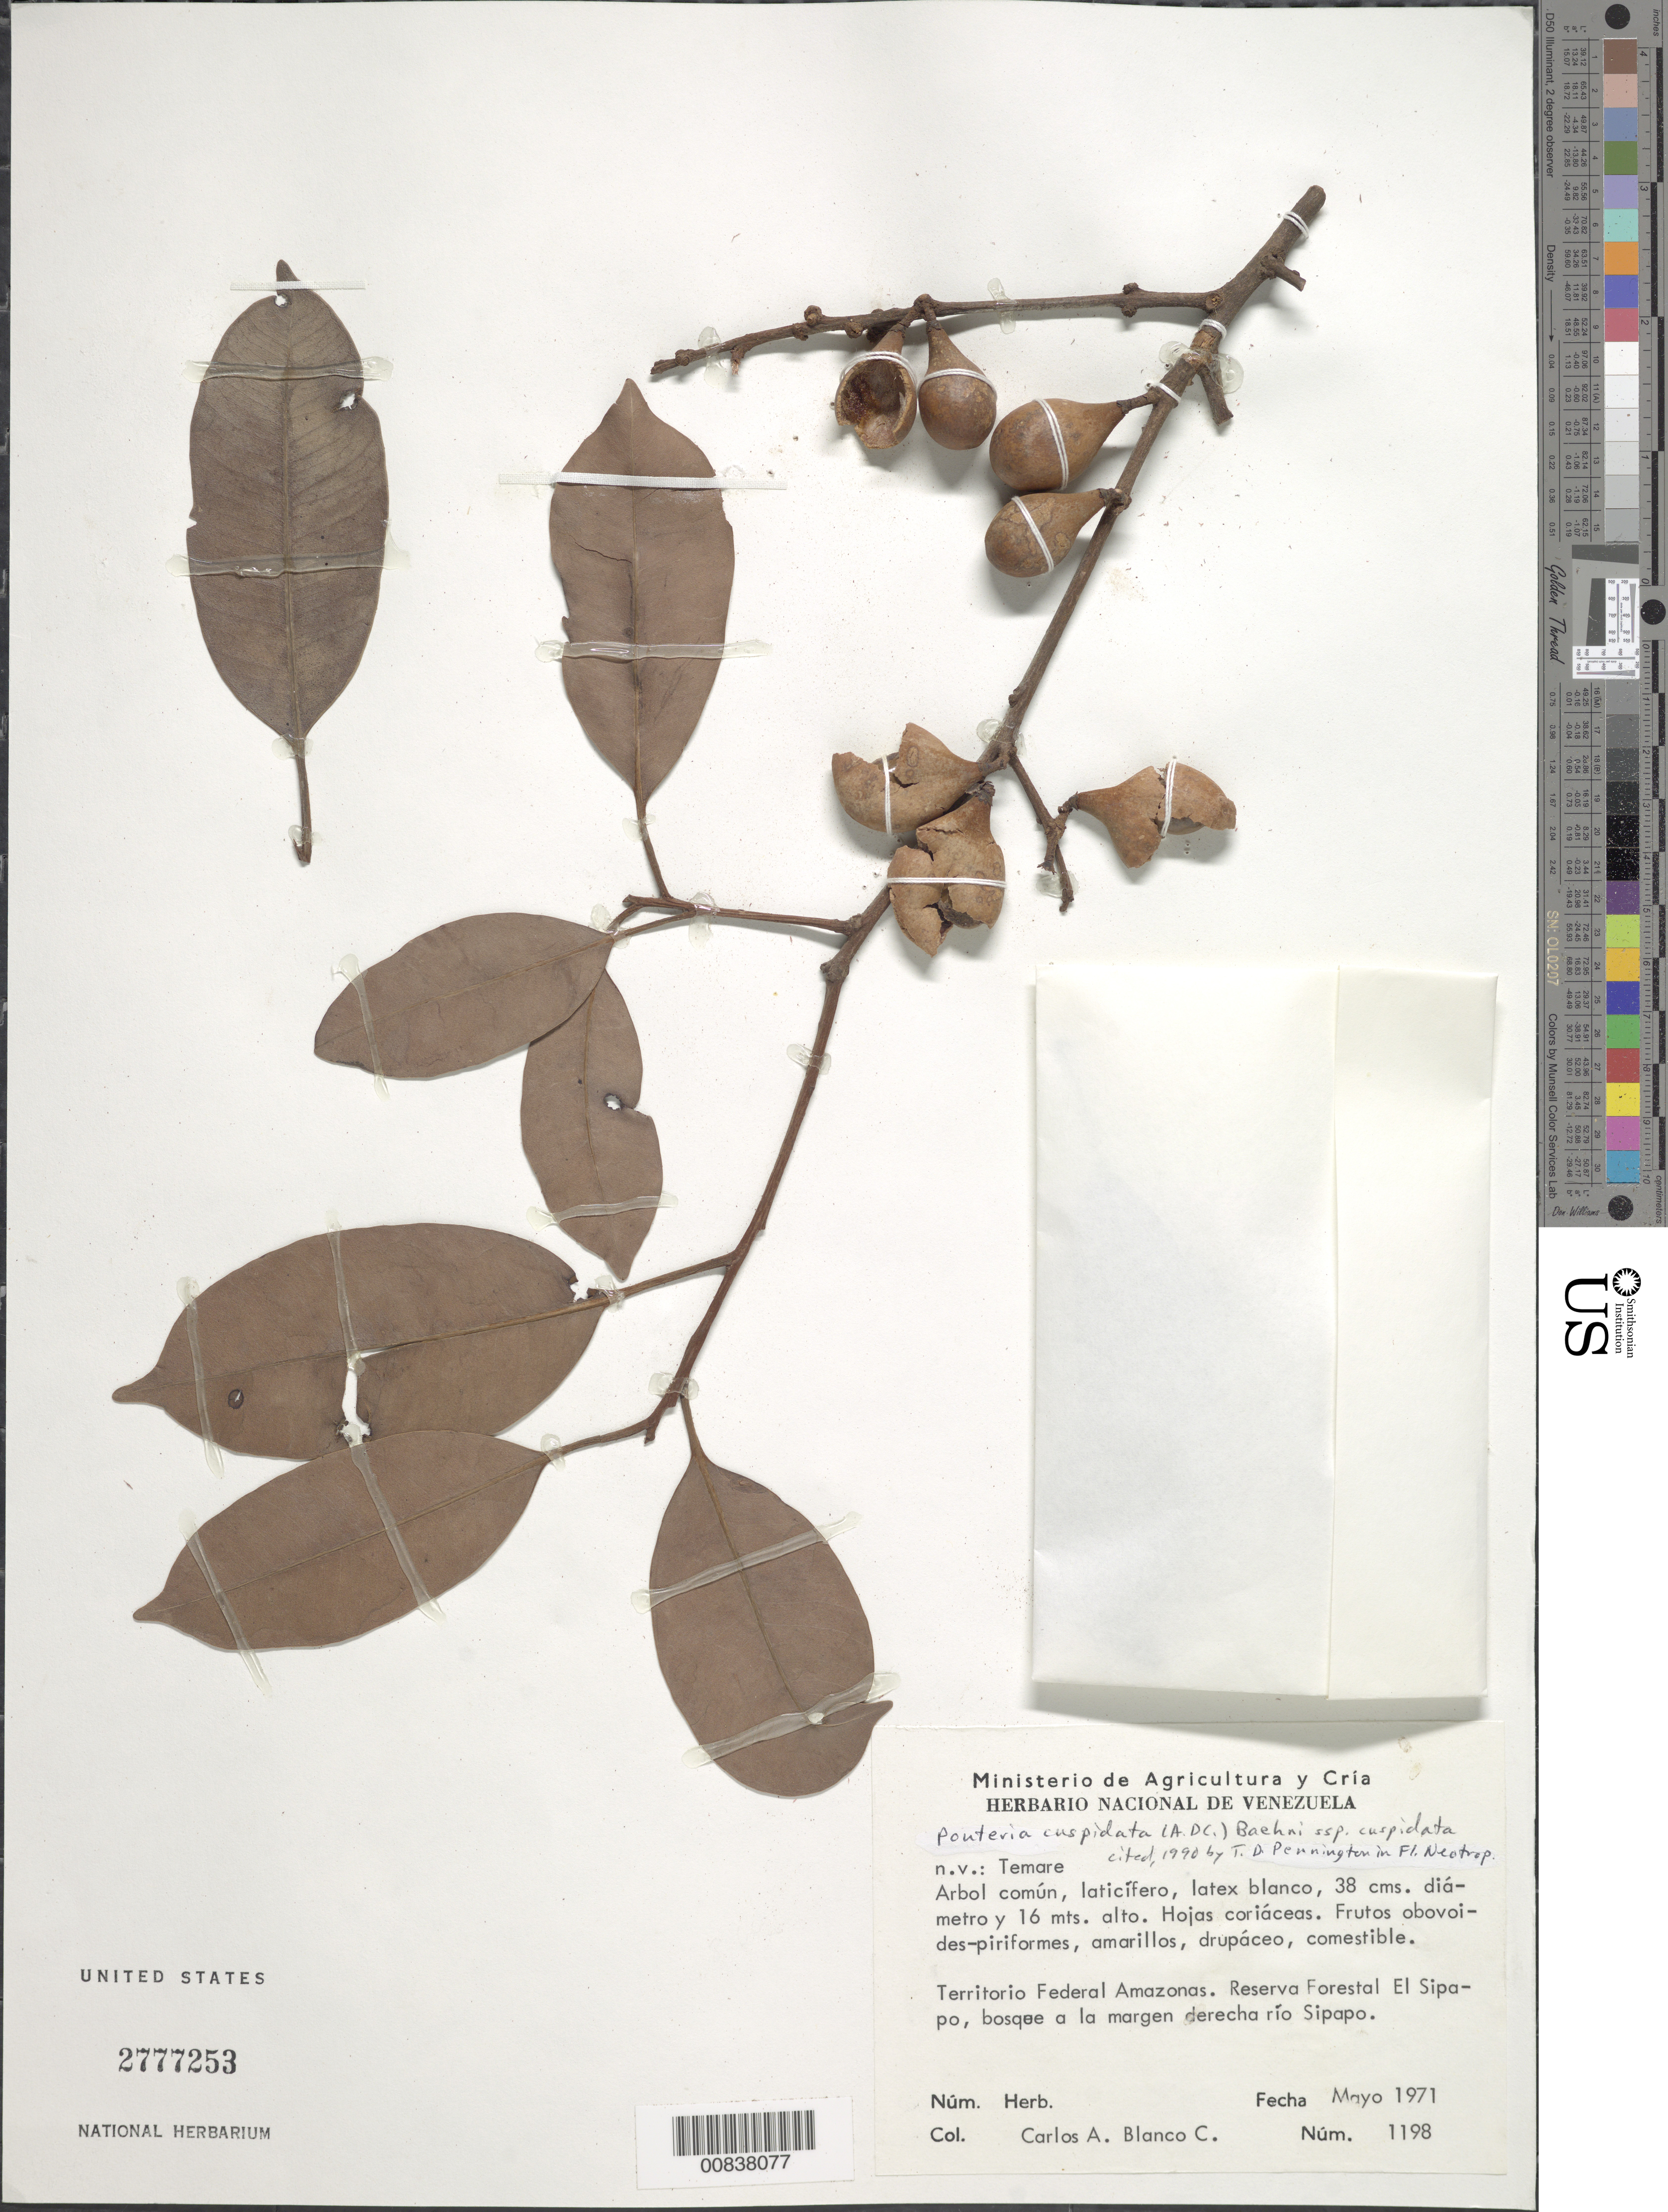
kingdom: Plantae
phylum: Tracheophyta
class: Magnoliopsida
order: Ericales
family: Sapotaceae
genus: Pouteria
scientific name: Pouteria cuspidata subsp. cuspidata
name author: (A. DC.) Baehni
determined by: Pennington, T. D., (K)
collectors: C. A. Blanco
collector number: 1198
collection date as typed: May-71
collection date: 1971-05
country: Venezuela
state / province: Amazonas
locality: Reserva Forestal El Sipapo, Río Sipapo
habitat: Bosque a la magen derecha rio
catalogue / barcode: US 2777253